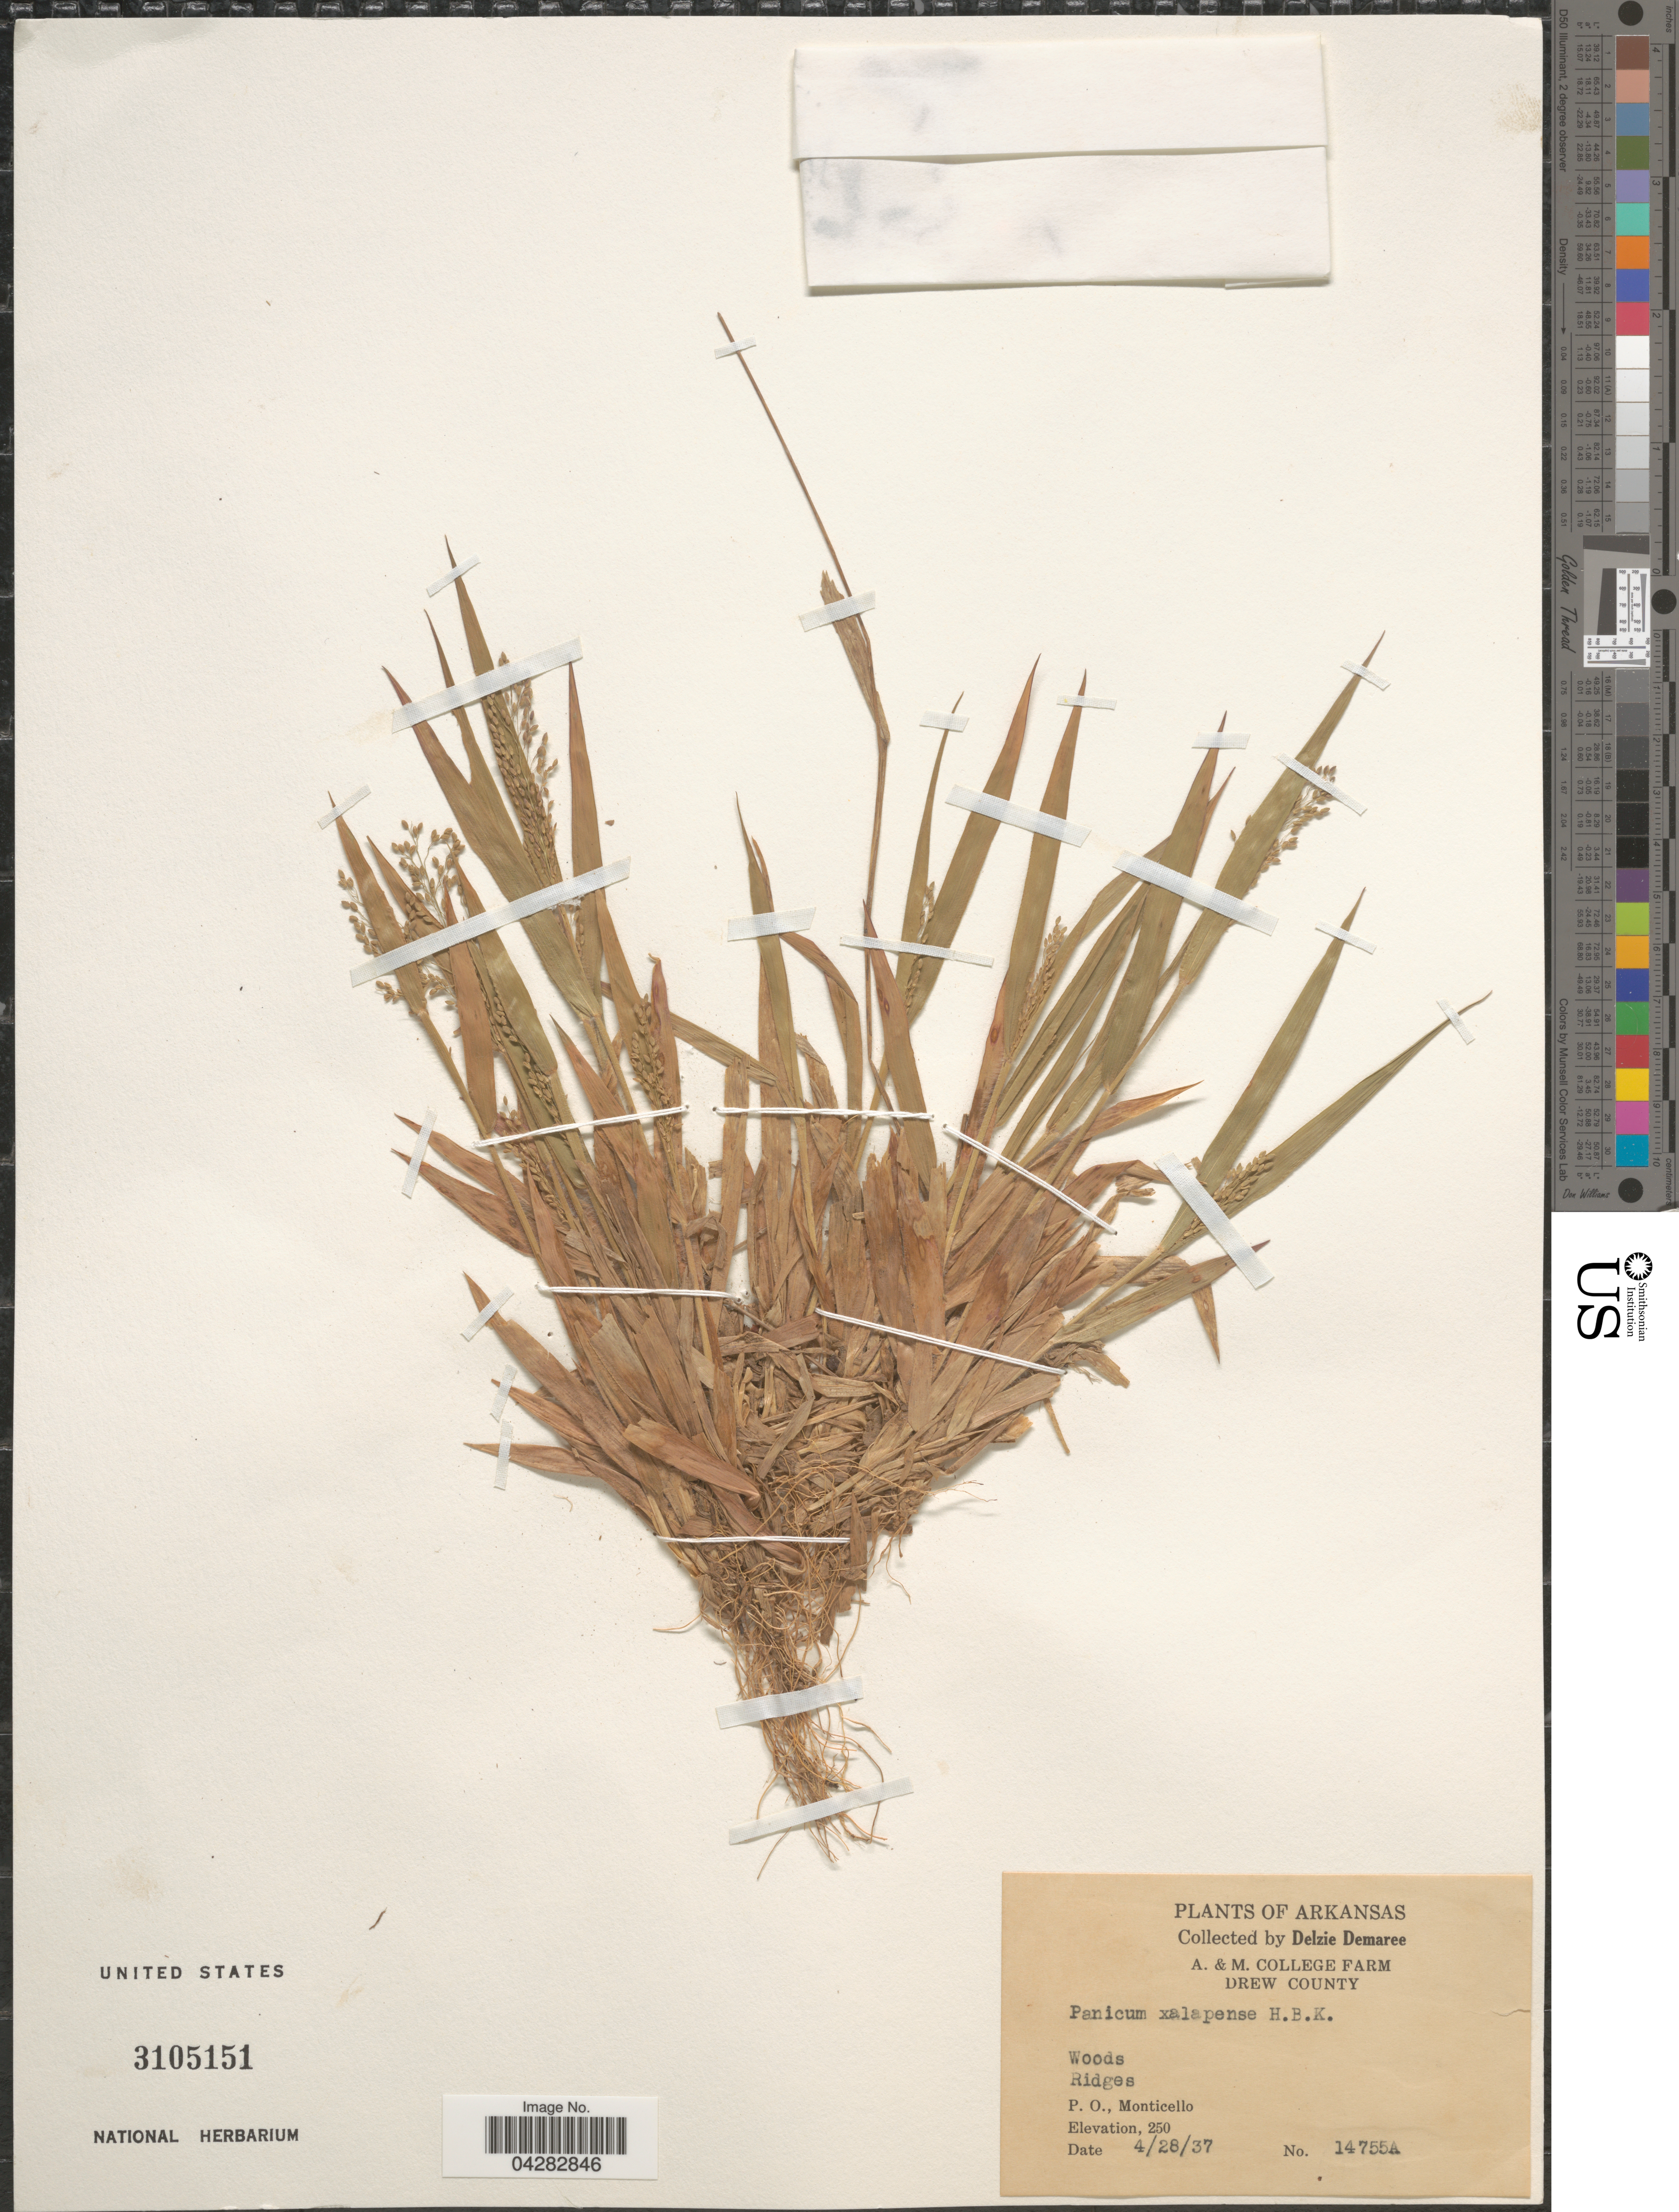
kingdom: Plantae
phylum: Tracheophyta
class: Liliopsida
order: Poales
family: Poaceae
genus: Dichanthelium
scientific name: Dichanthelium laxiflorum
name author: (Lam.) Gould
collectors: D. Demaree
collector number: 14755A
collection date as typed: Transcribed d/m/y: 28/4/37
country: United States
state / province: Arkansas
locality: A. & M. College Farm. Drew County. Ridges. P. O., Monticello.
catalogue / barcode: US 3105151